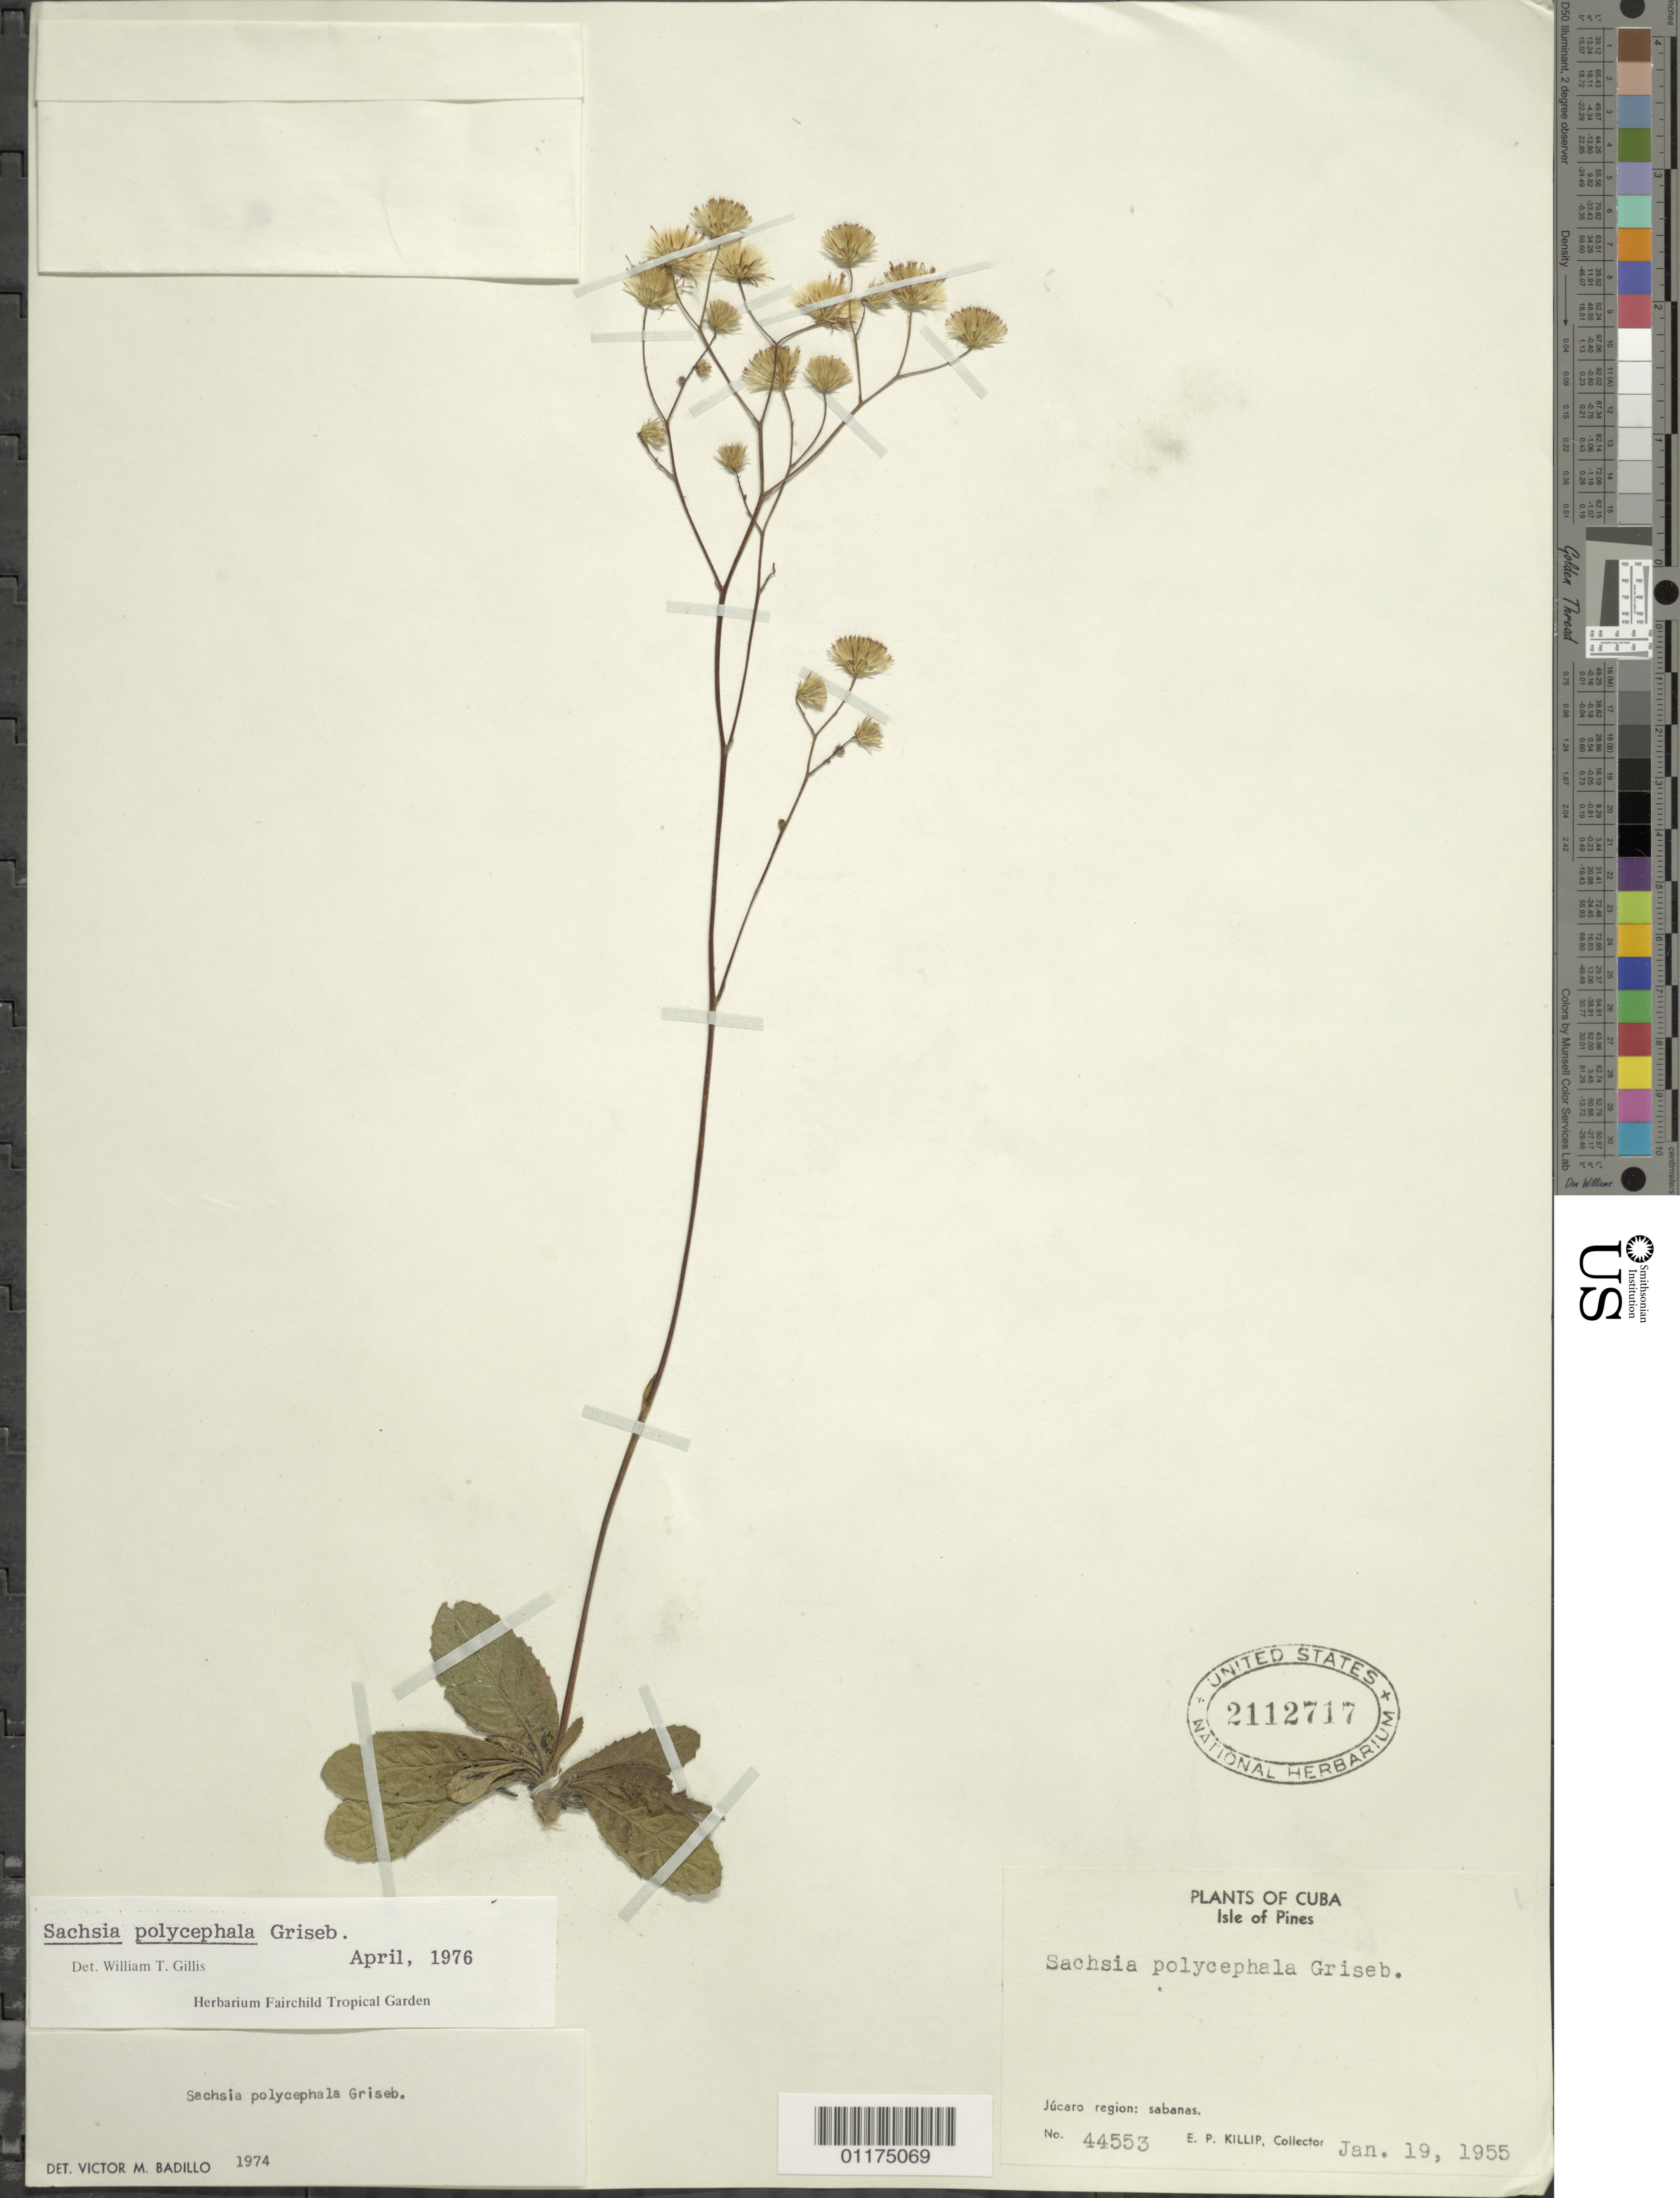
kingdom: Plantae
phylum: Tracheophyta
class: Magnoliopsida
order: Asterales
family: Asteraceae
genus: Sachsia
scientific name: Sachsia polycephala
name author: Griseb.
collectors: E. P. Killip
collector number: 44553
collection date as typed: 19 Jan 1955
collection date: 1955-01-19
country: Cuba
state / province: Isla de la Juventud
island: Isla de la Juventud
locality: Jucaro region:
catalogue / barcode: US 2112717